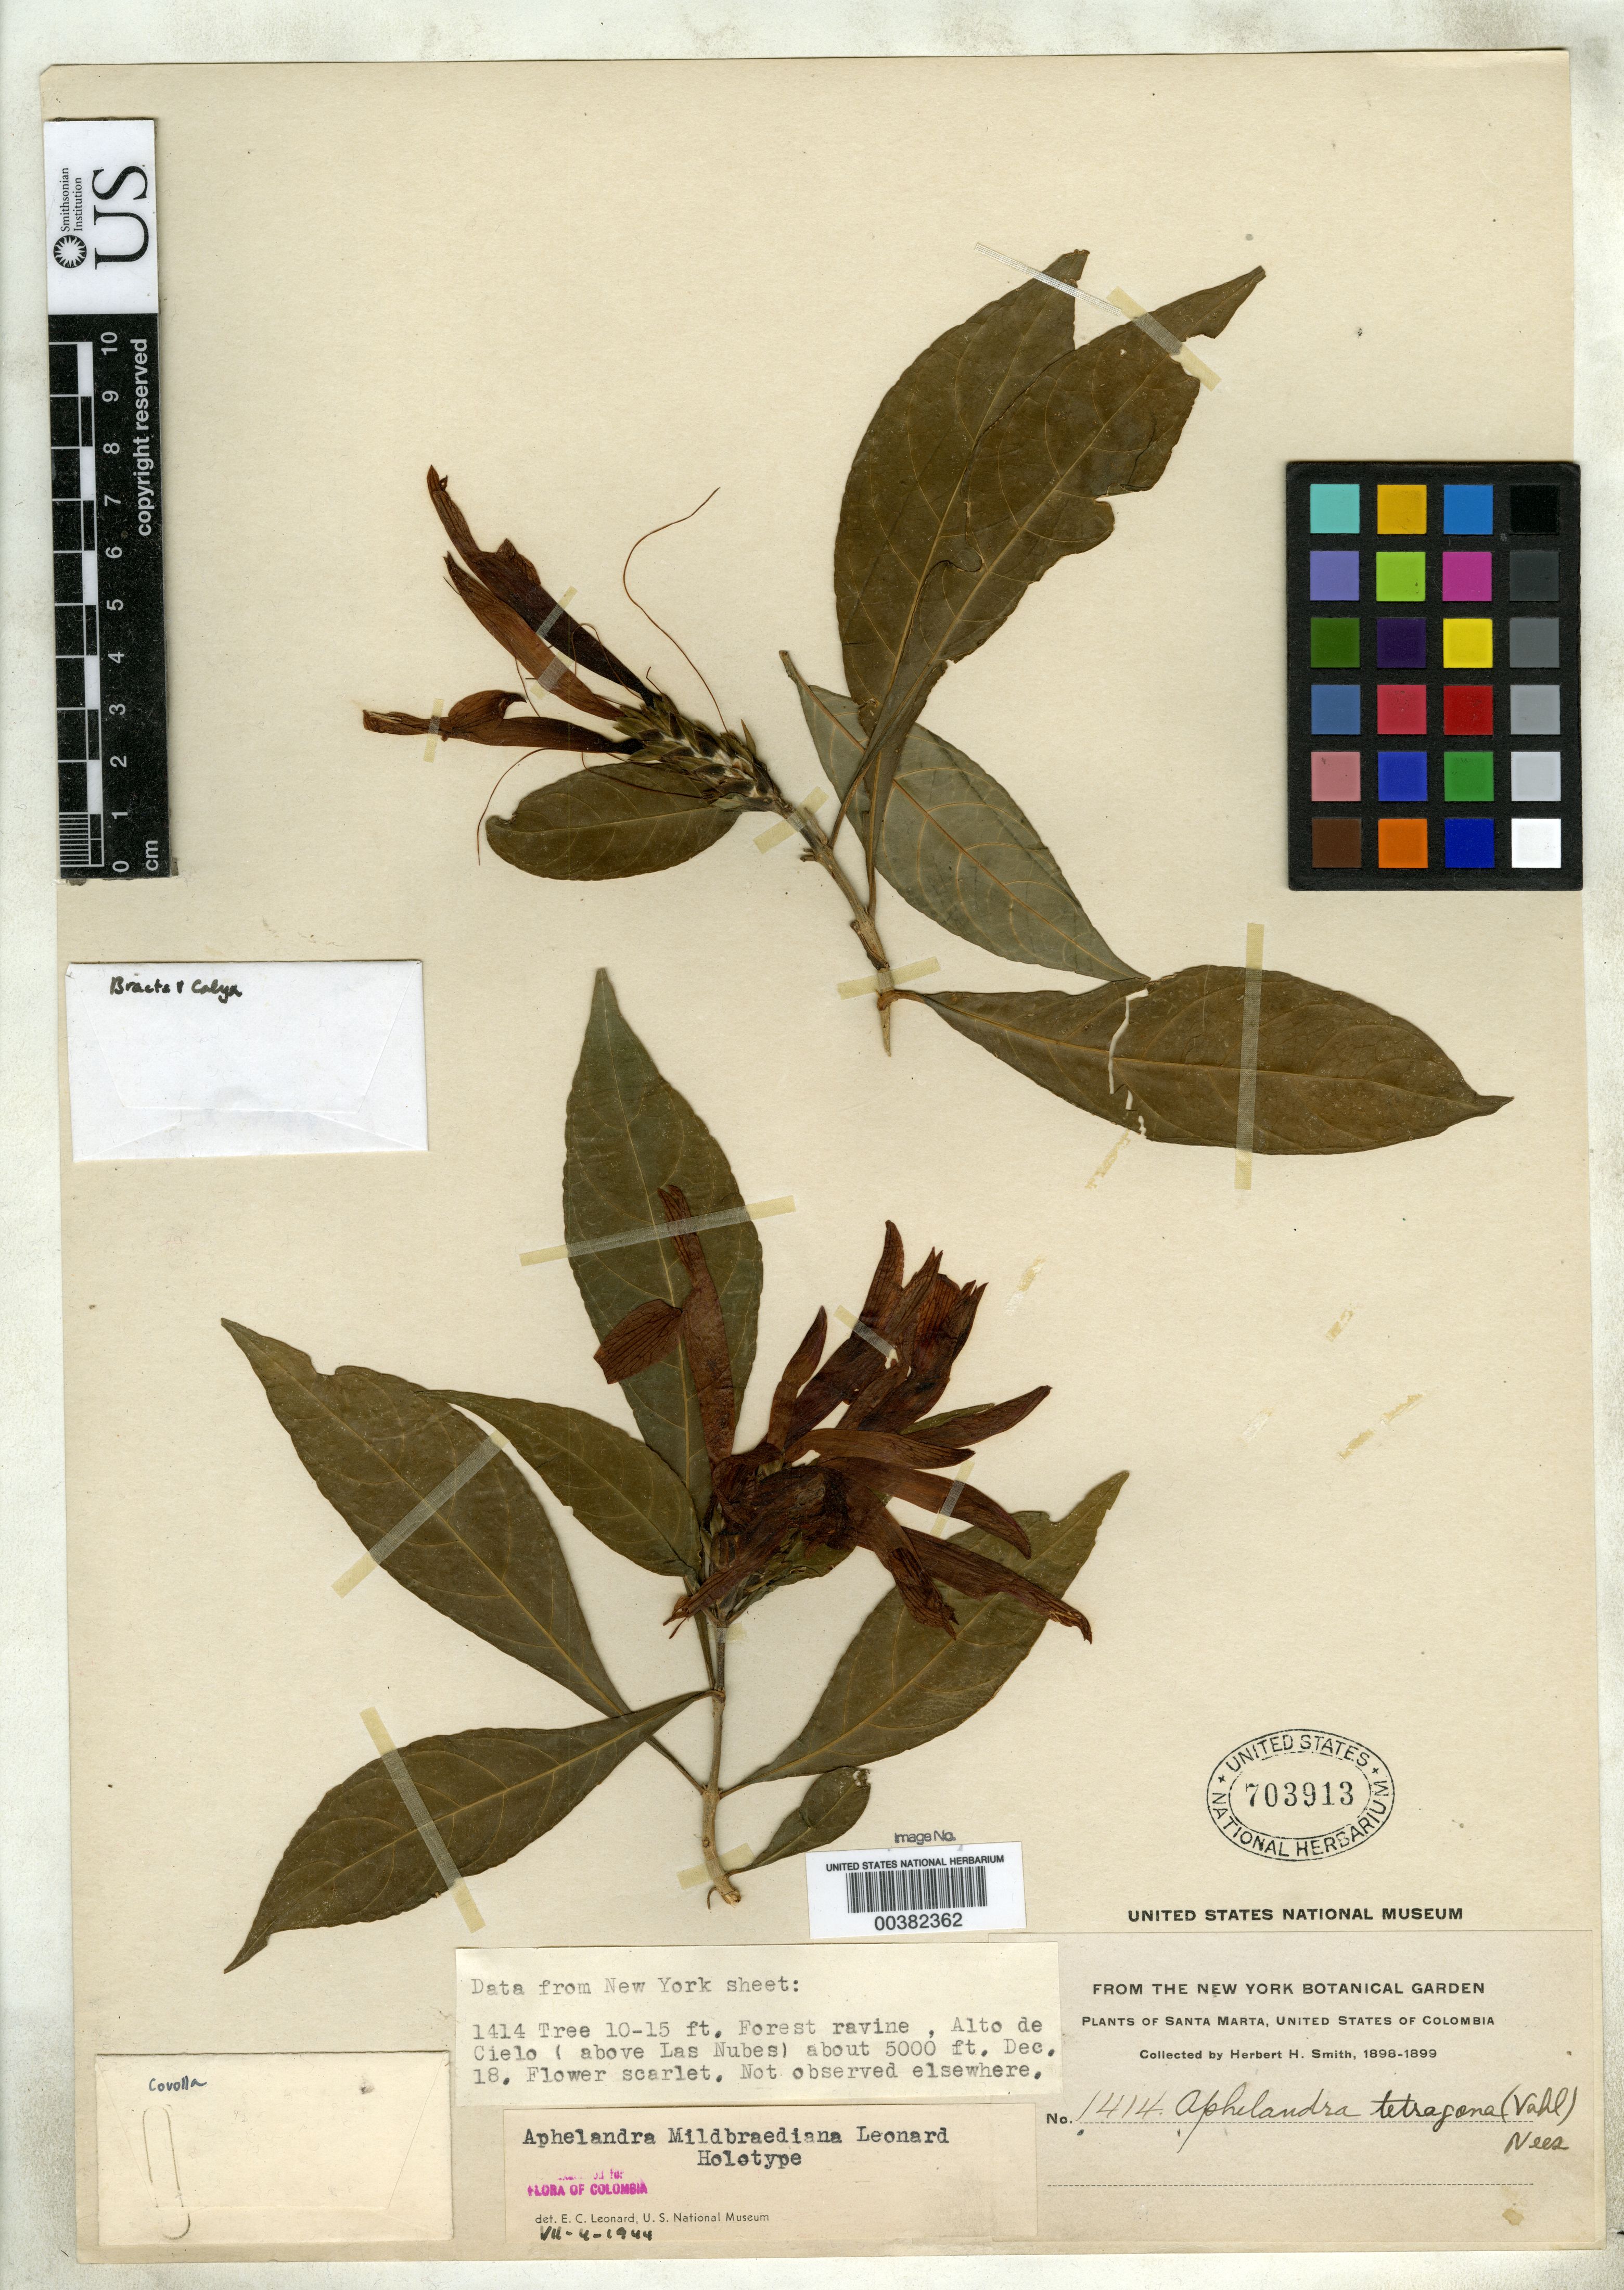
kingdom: Plantae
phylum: Tracheophyta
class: Magnoliopsida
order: Lamiales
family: Acanthaceae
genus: Aphelandra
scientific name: Aphelandra mildbraediana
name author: Leonard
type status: Holotype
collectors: Herbert H. Smith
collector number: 1414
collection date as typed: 18 Dec 1898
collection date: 1898-12-18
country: Colombia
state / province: Magdalena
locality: Alto de Cielo, Las Nubes.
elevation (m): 1524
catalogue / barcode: US 703913